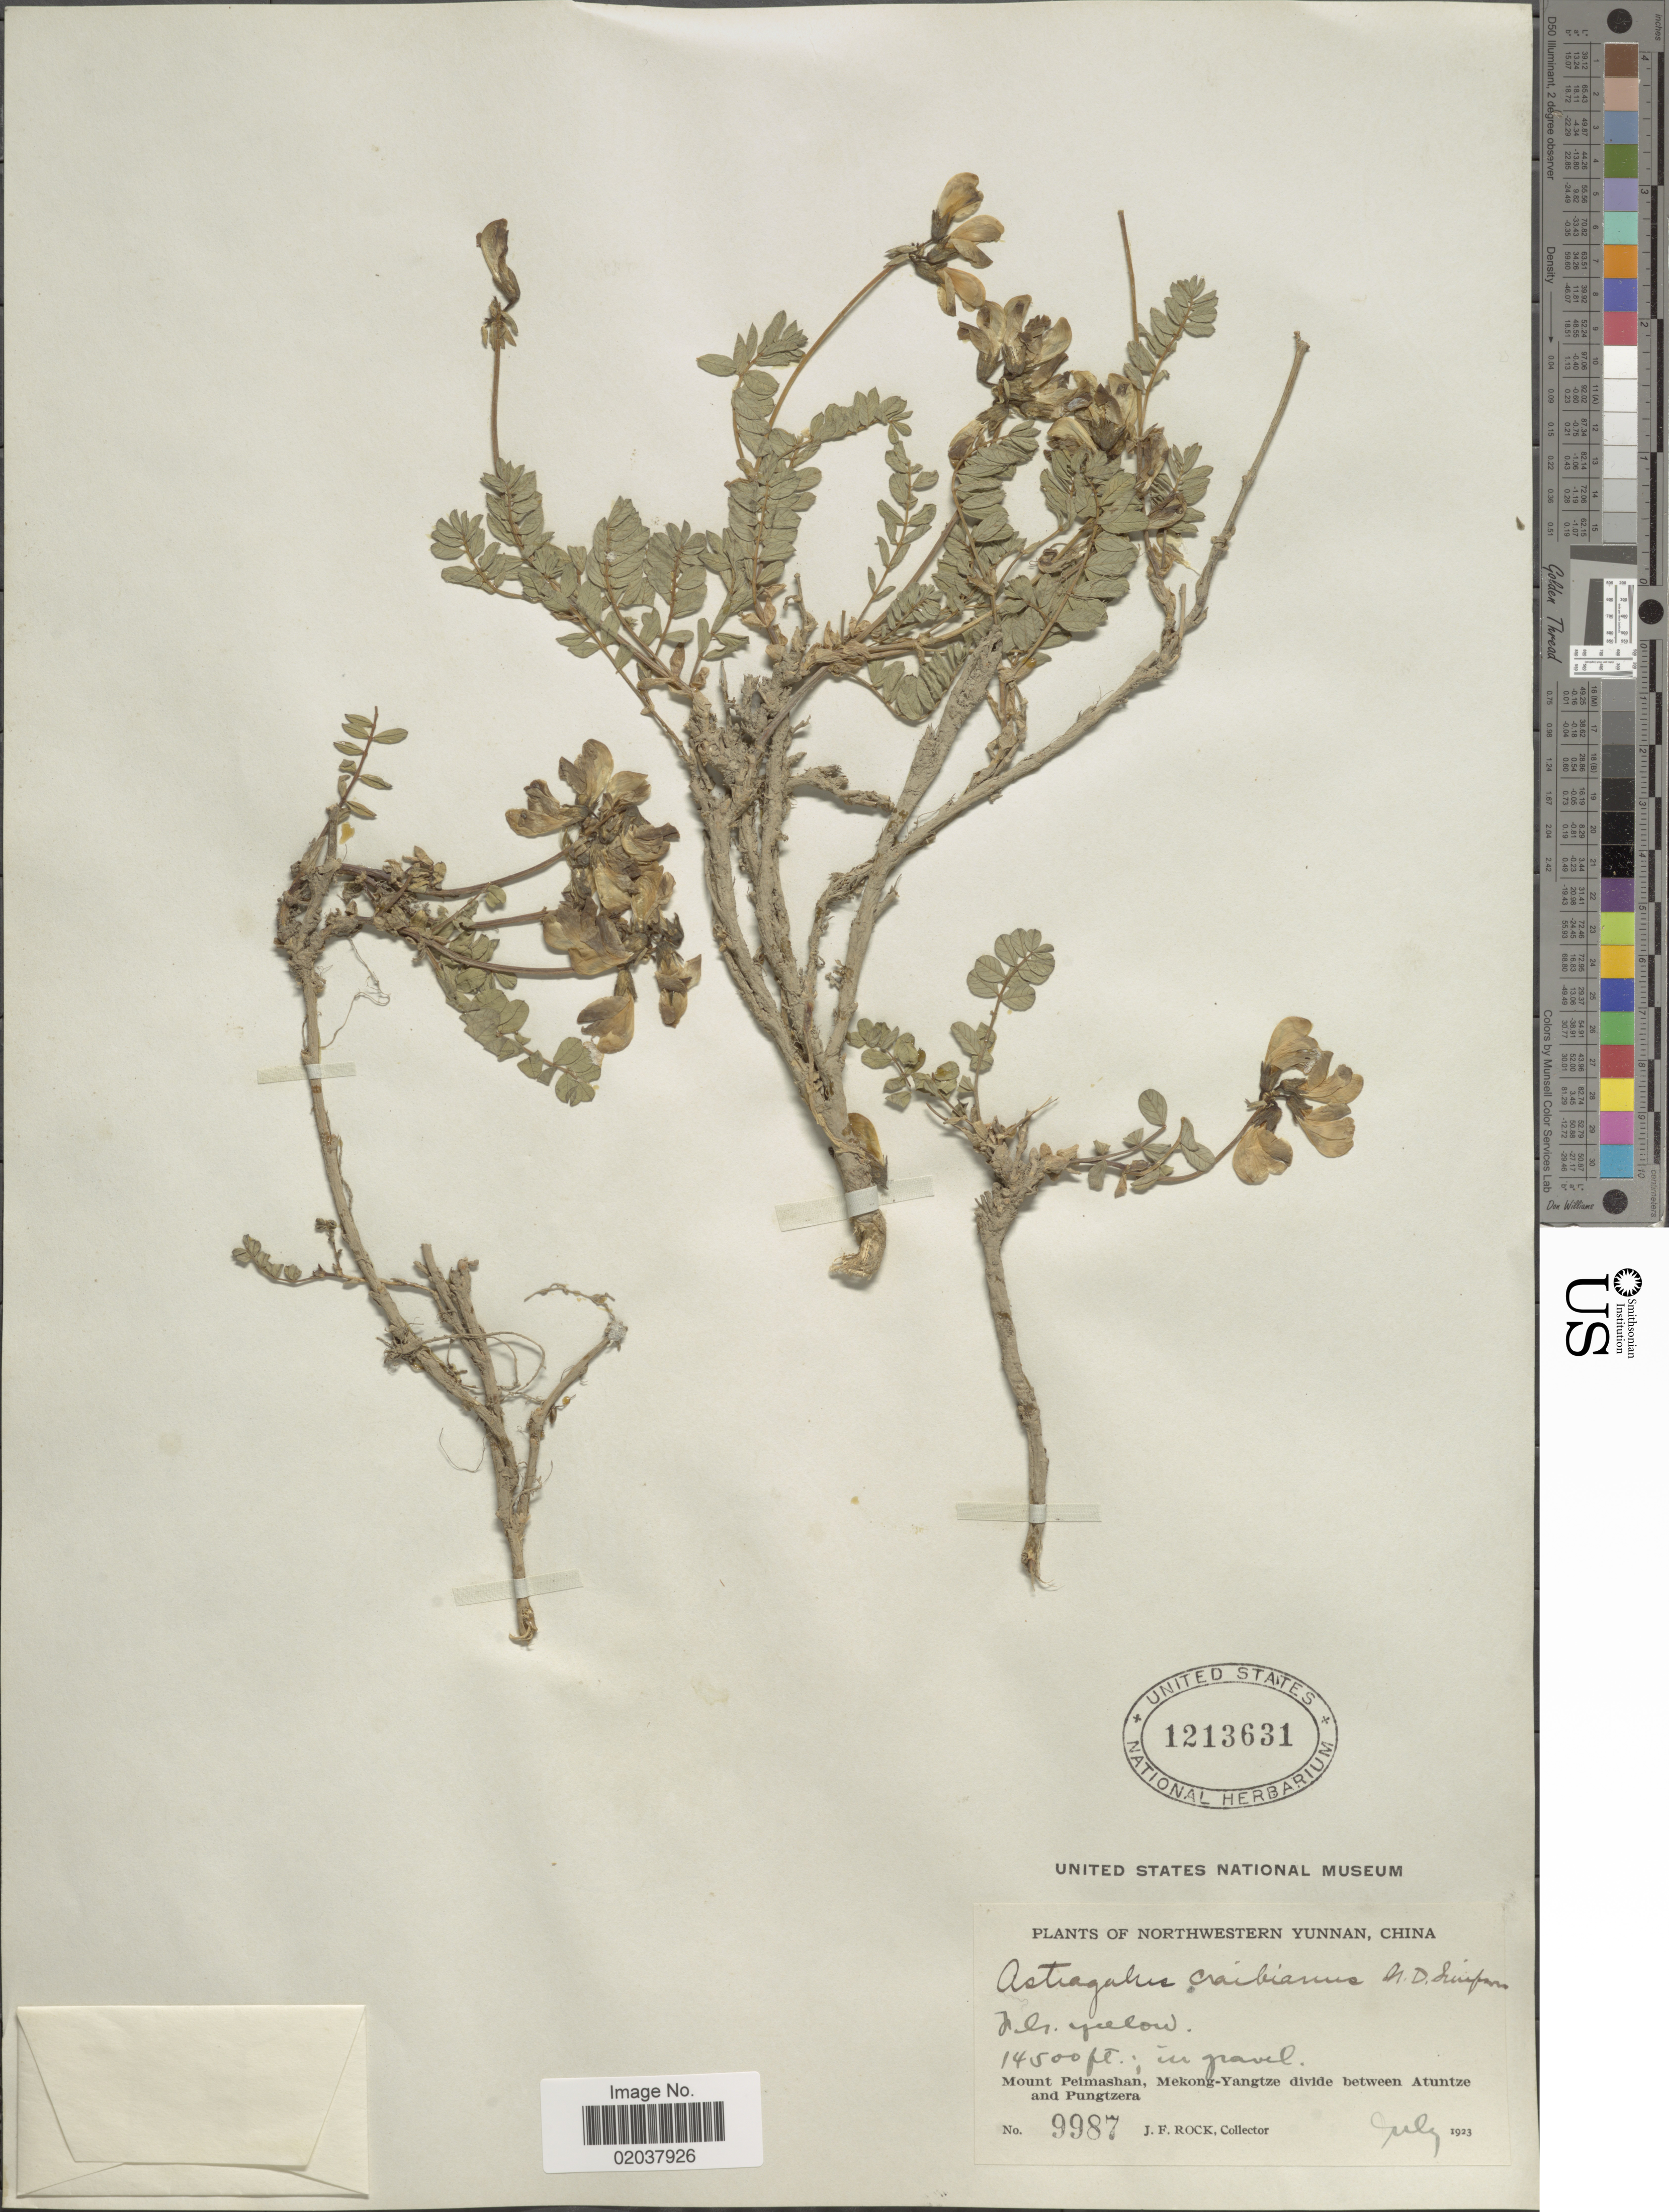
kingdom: Plantae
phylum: Tracheophyta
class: Magnoliopsida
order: Fabales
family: Fabaceae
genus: Astragalus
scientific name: Astragalus craibianus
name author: N.D. Simpson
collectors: J. Rock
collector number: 9987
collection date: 1923-07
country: China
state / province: Yunnan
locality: Northwestern Yunnan. Mount Peimashan, Mekong-Yangtze divide between Atuntze and Pungtzera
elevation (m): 442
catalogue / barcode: US 1213631